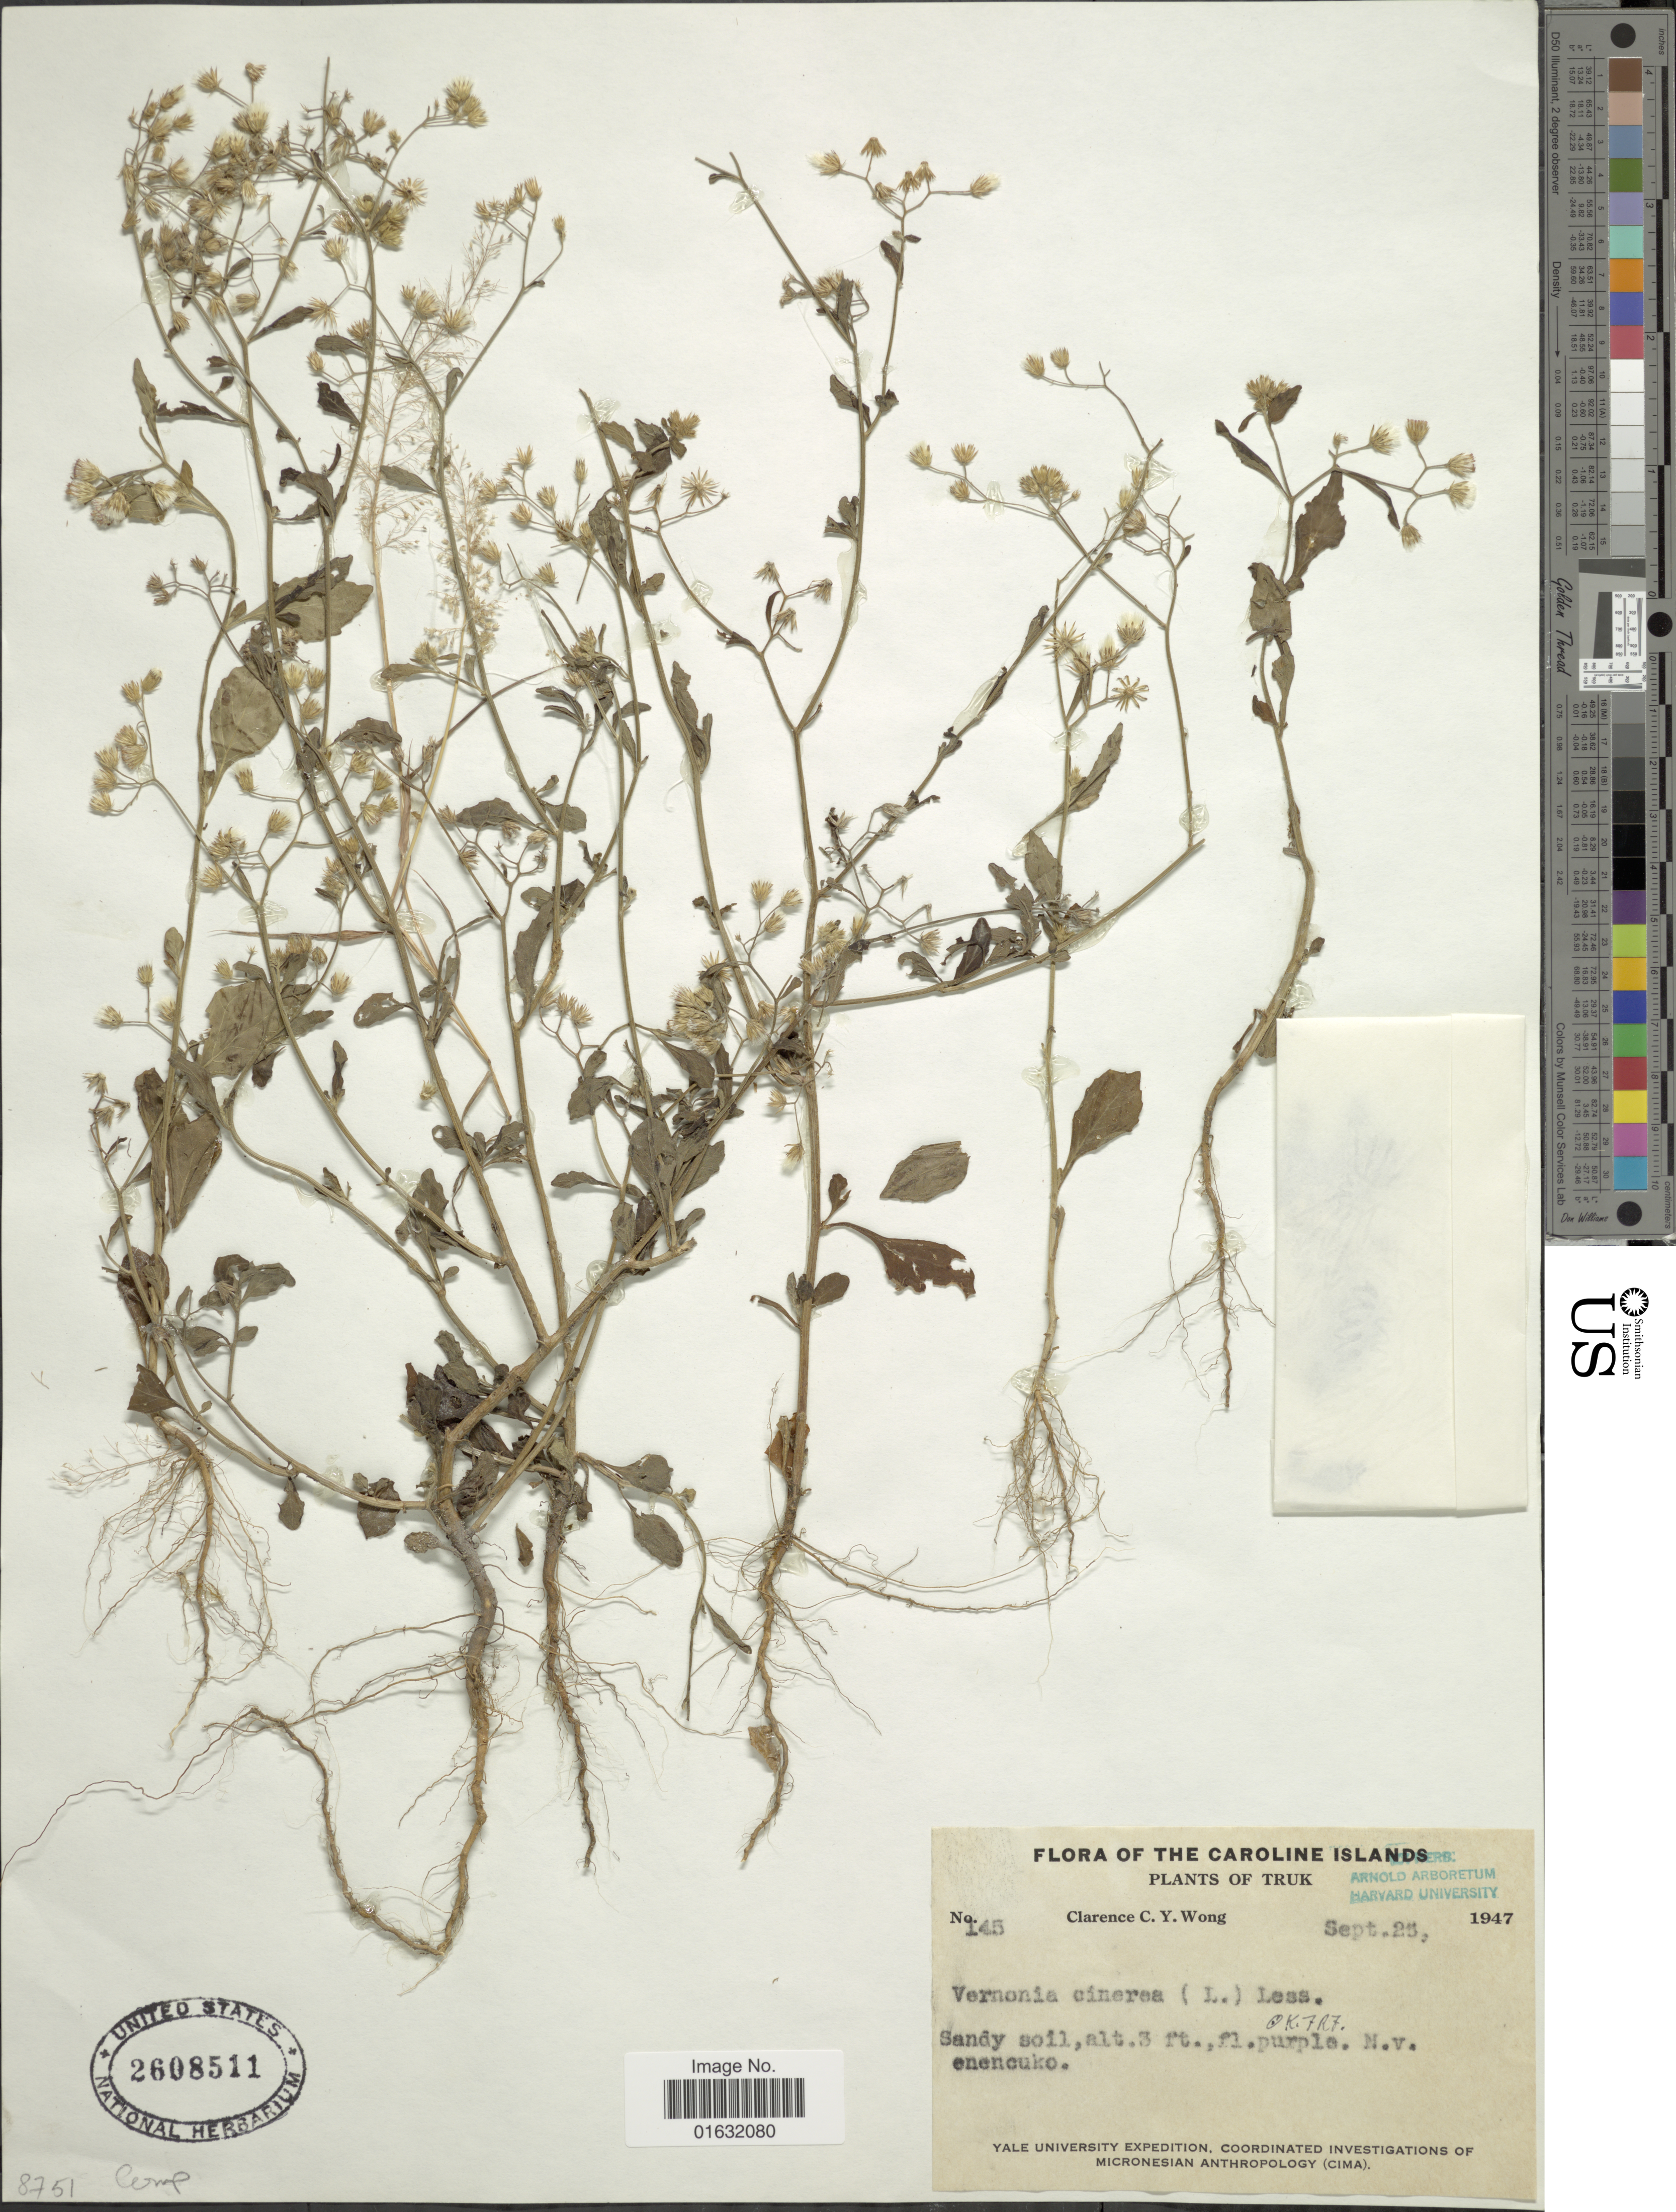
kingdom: Plantae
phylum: Tracheophyta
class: Magnoliopsida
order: Asterales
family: Asteraceae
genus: Cyanthillium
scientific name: Cyanthillium cinereum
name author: (L.) H. Rob.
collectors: C. Y. C. Wong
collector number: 145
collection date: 1947-09-25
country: Micronesia, Federated States of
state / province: Truk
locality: The Caroline Islands, Truk.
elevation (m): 1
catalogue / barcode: US 2608511